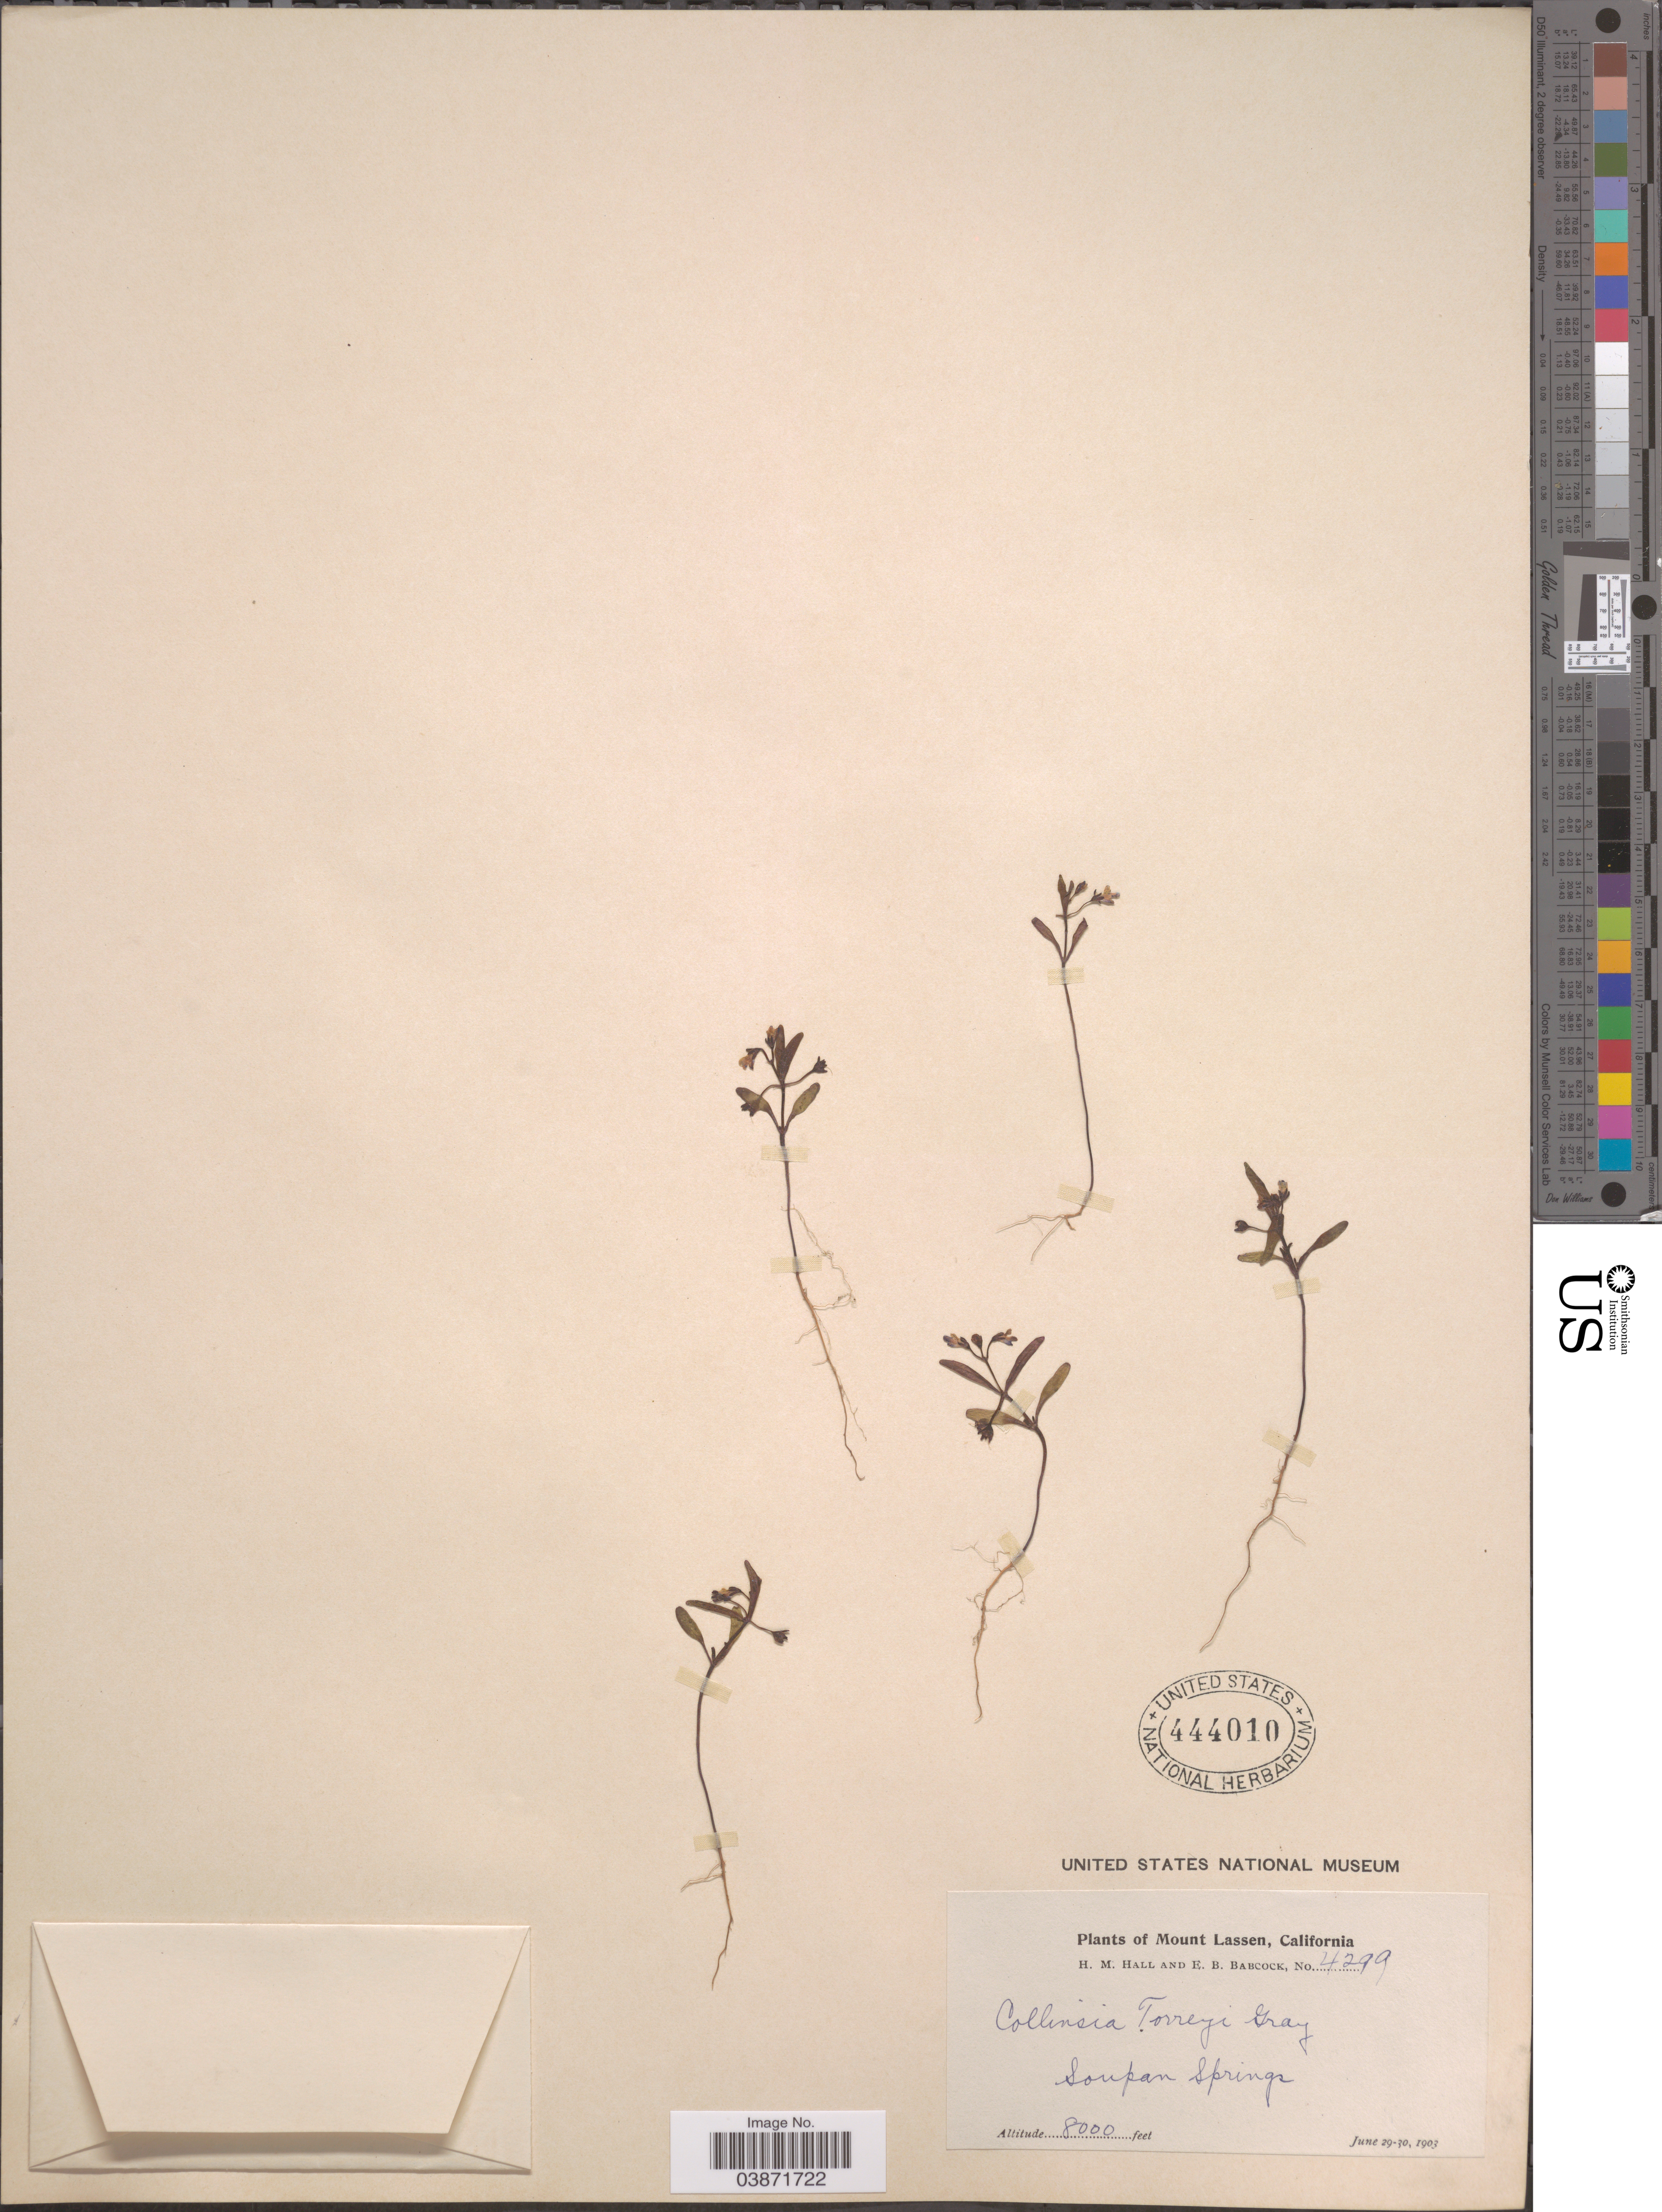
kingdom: Plantae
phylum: Tracheophyta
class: Magnoliopsida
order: Lamiales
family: Plantaginaceae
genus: Collinsia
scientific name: Collinsia torreyi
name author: A. Gray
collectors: H. M. Hall & E. B. Babcock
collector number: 4299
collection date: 1903-06-29/1903-06-30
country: United States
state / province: California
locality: Mount Lassen. Soupan Springs.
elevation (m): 2438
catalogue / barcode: US 444010